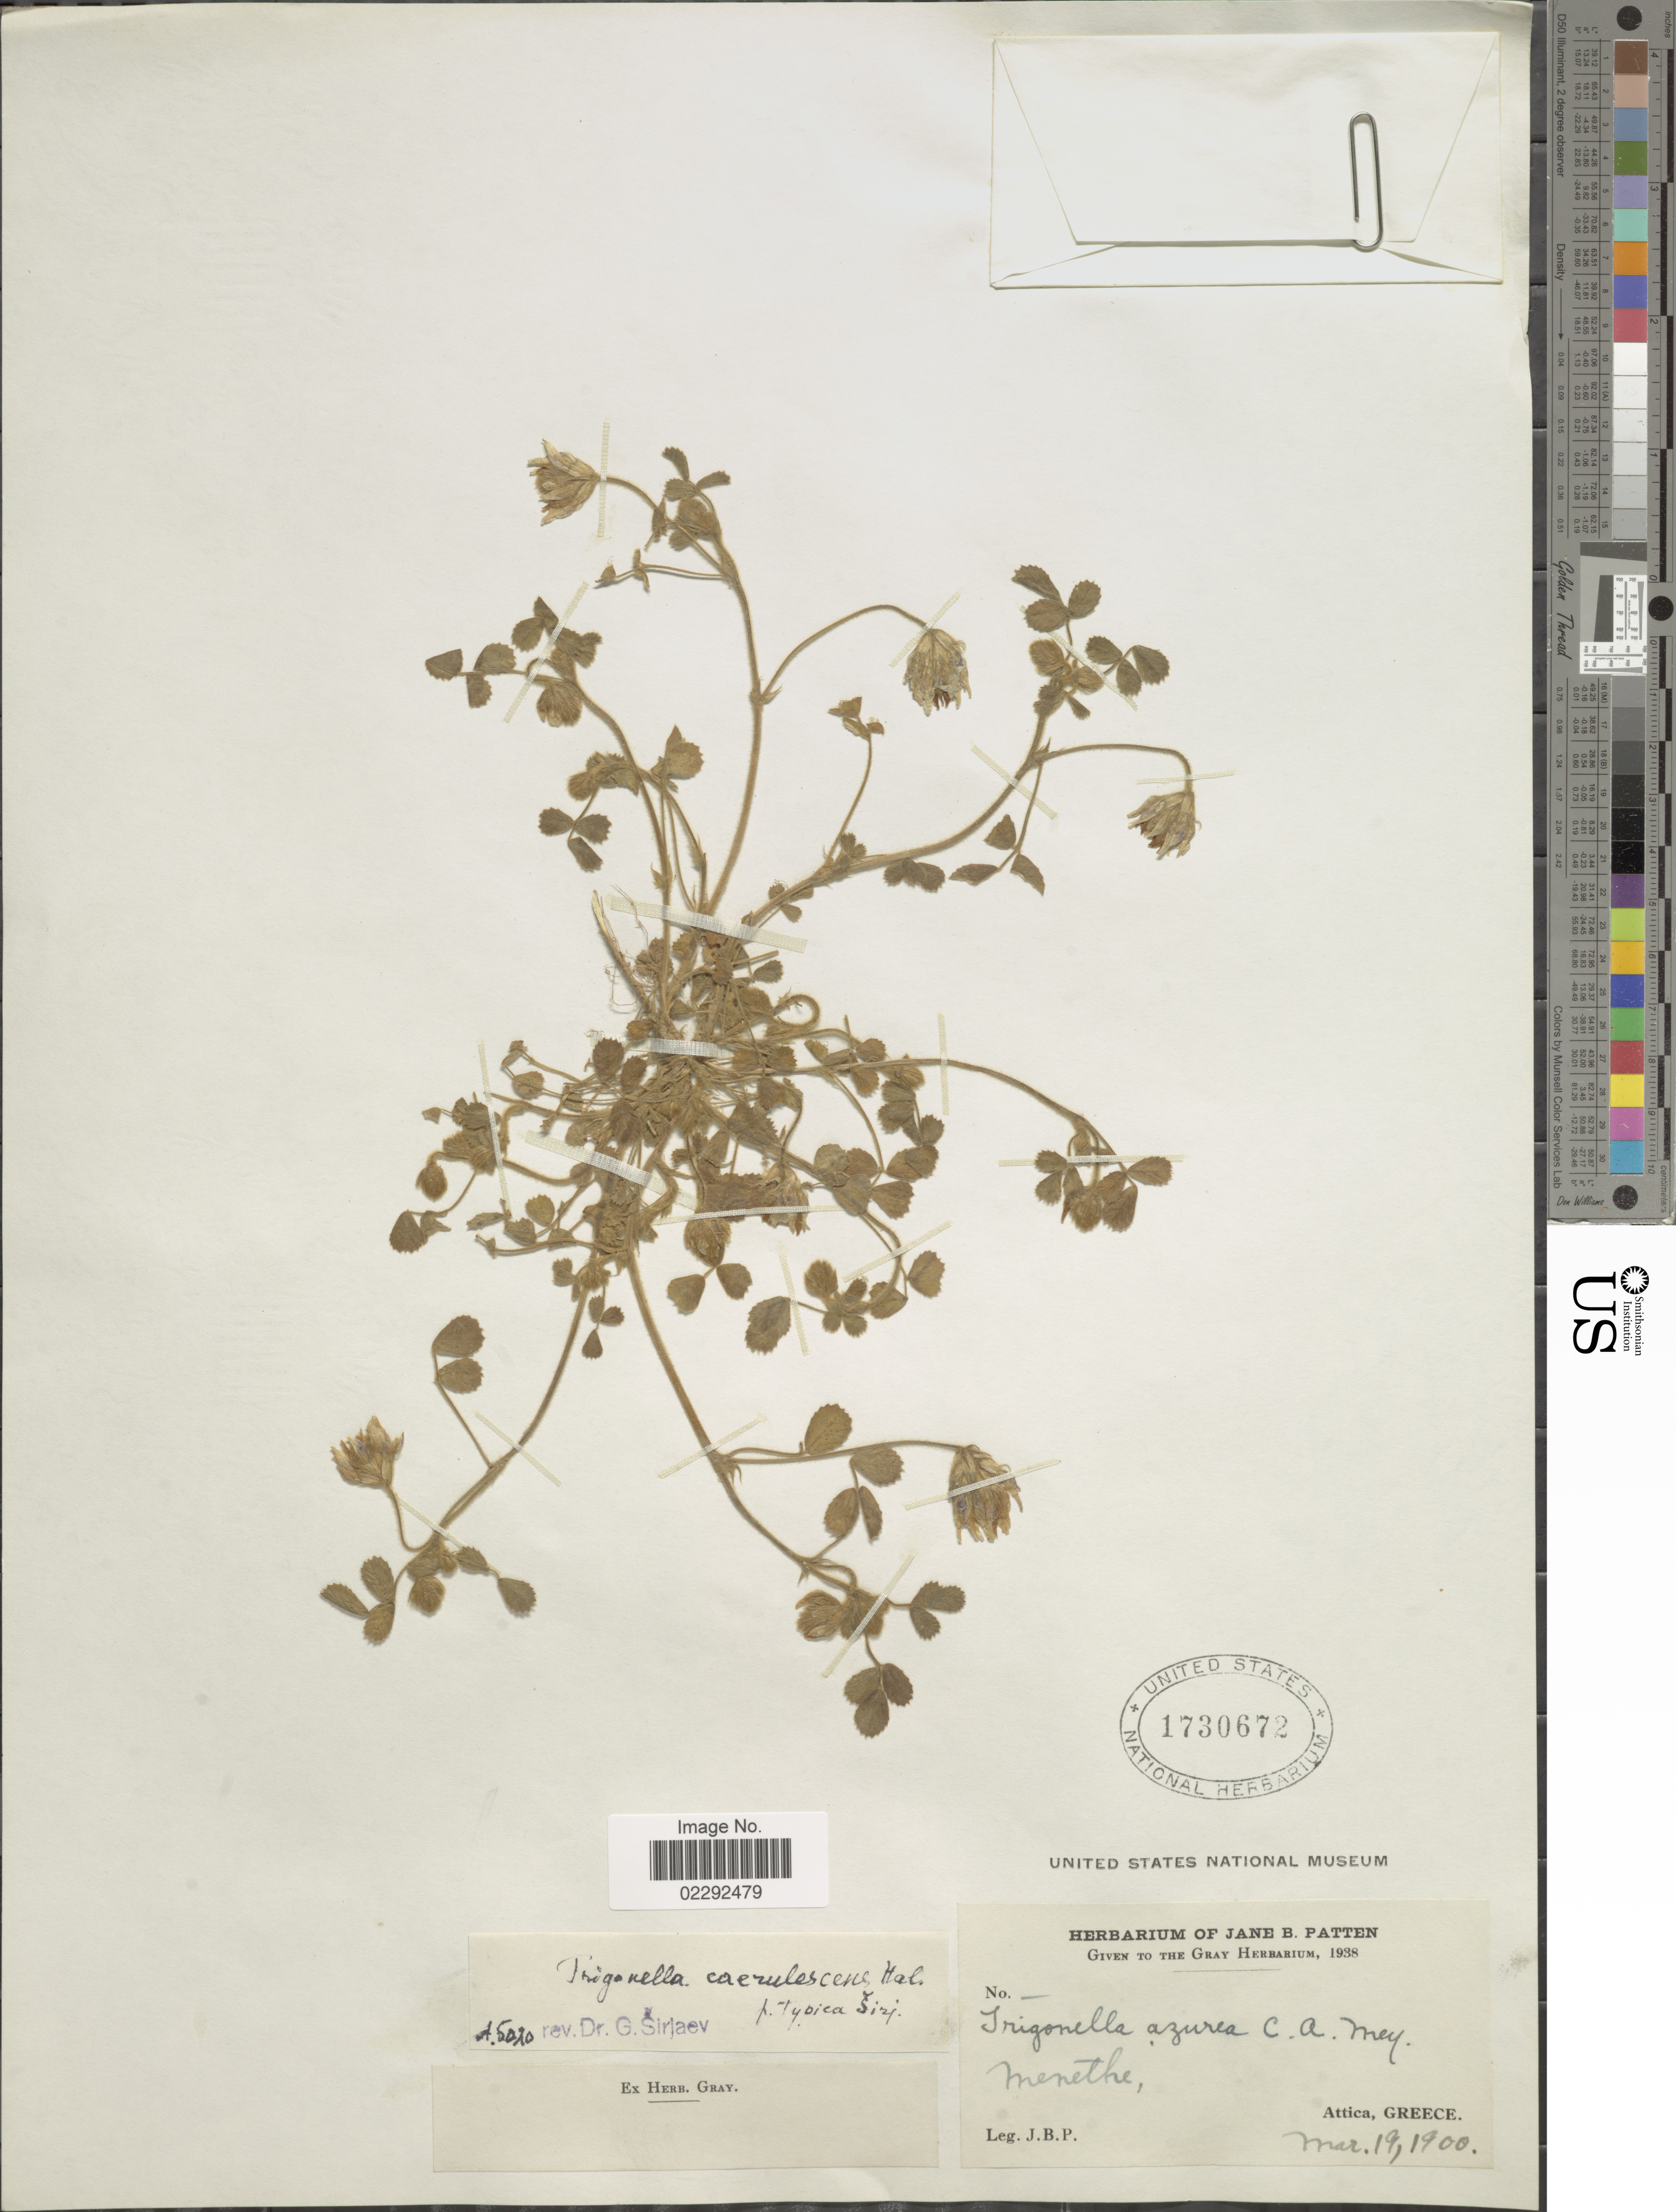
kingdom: Plantae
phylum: Tracheophyta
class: Magnoliopsida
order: Fabales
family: Fabaceae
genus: Trigonella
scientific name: Trigonella coerulescens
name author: Halácsy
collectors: J. Patten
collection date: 1900-03-19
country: Greece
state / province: Attica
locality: Menethe [unsure placement]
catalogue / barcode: US 1730672